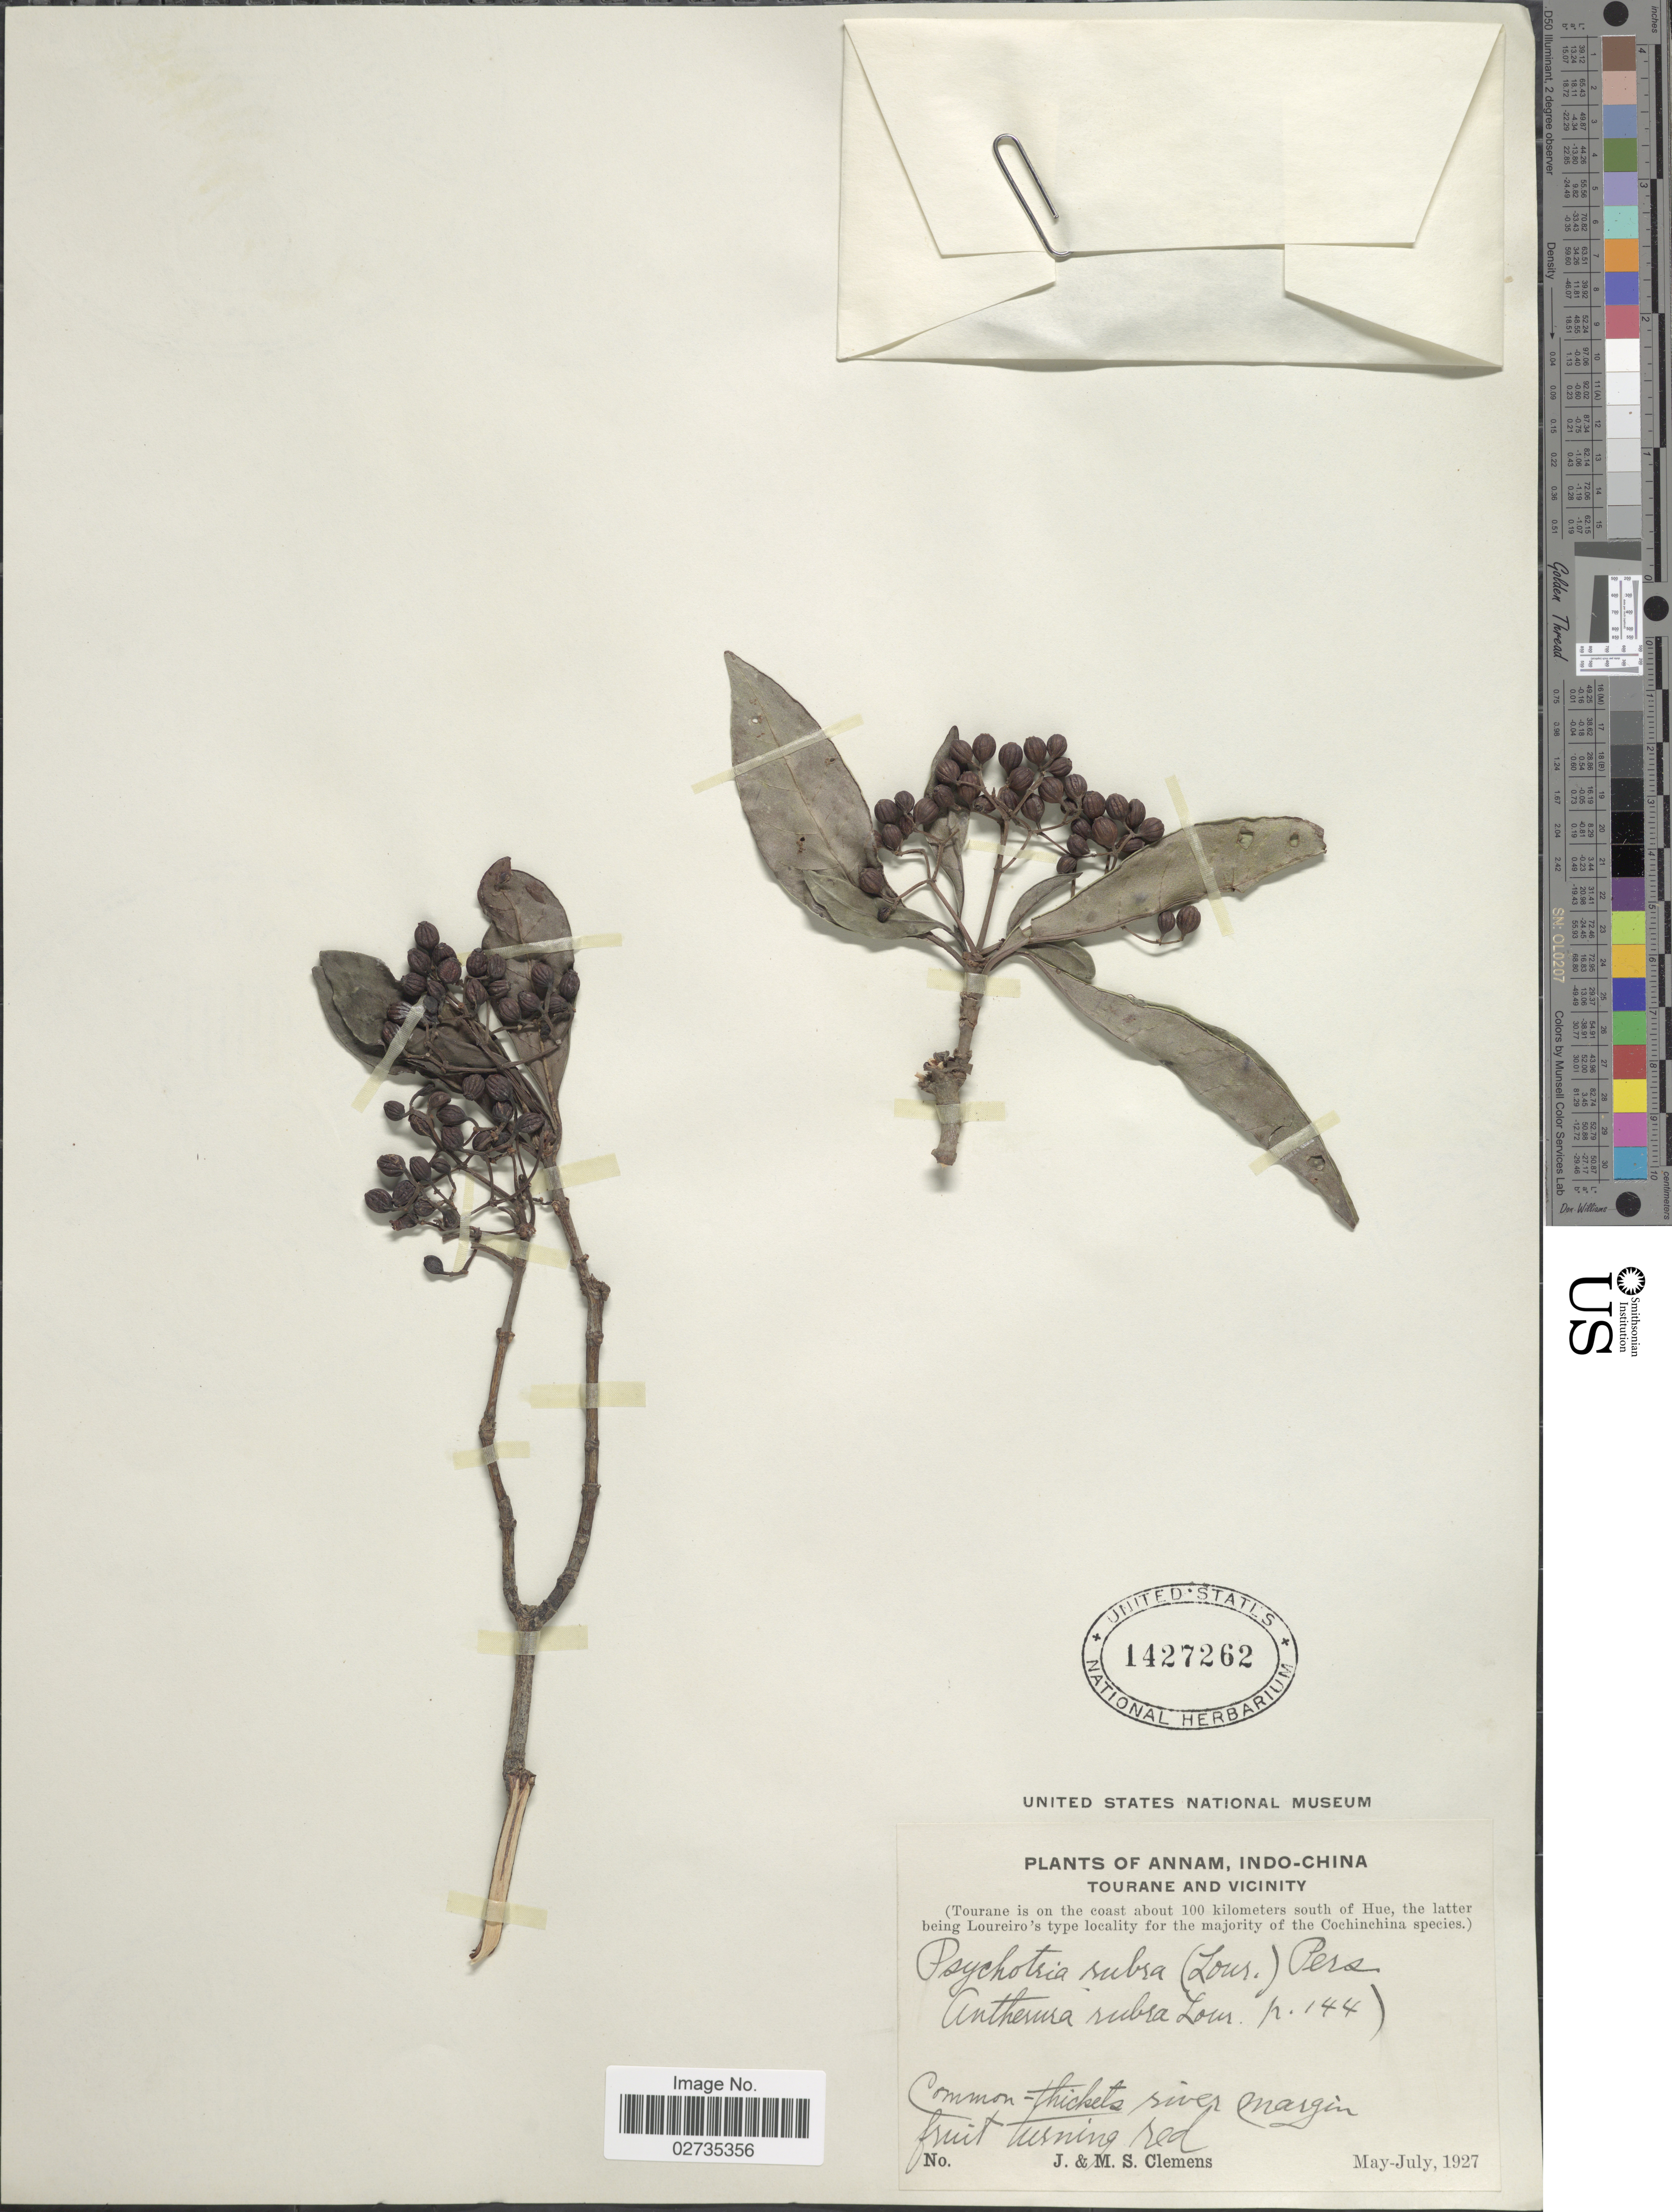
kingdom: Plantae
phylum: Tracheophyta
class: Magnoliopsida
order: Gentianales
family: Rubiaceae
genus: Psychotria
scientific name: Psychotria elliptica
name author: Willd. ex Roem. & Schult.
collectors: J. Clemens & M. S. Clemens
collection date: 1927-05/1927-07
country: Vietnam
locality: Annam, Indo-Chine, Tourane and Vicinity, (Tourane is on the coast about 100 kilometers south of Hue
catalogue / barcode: US 1427262